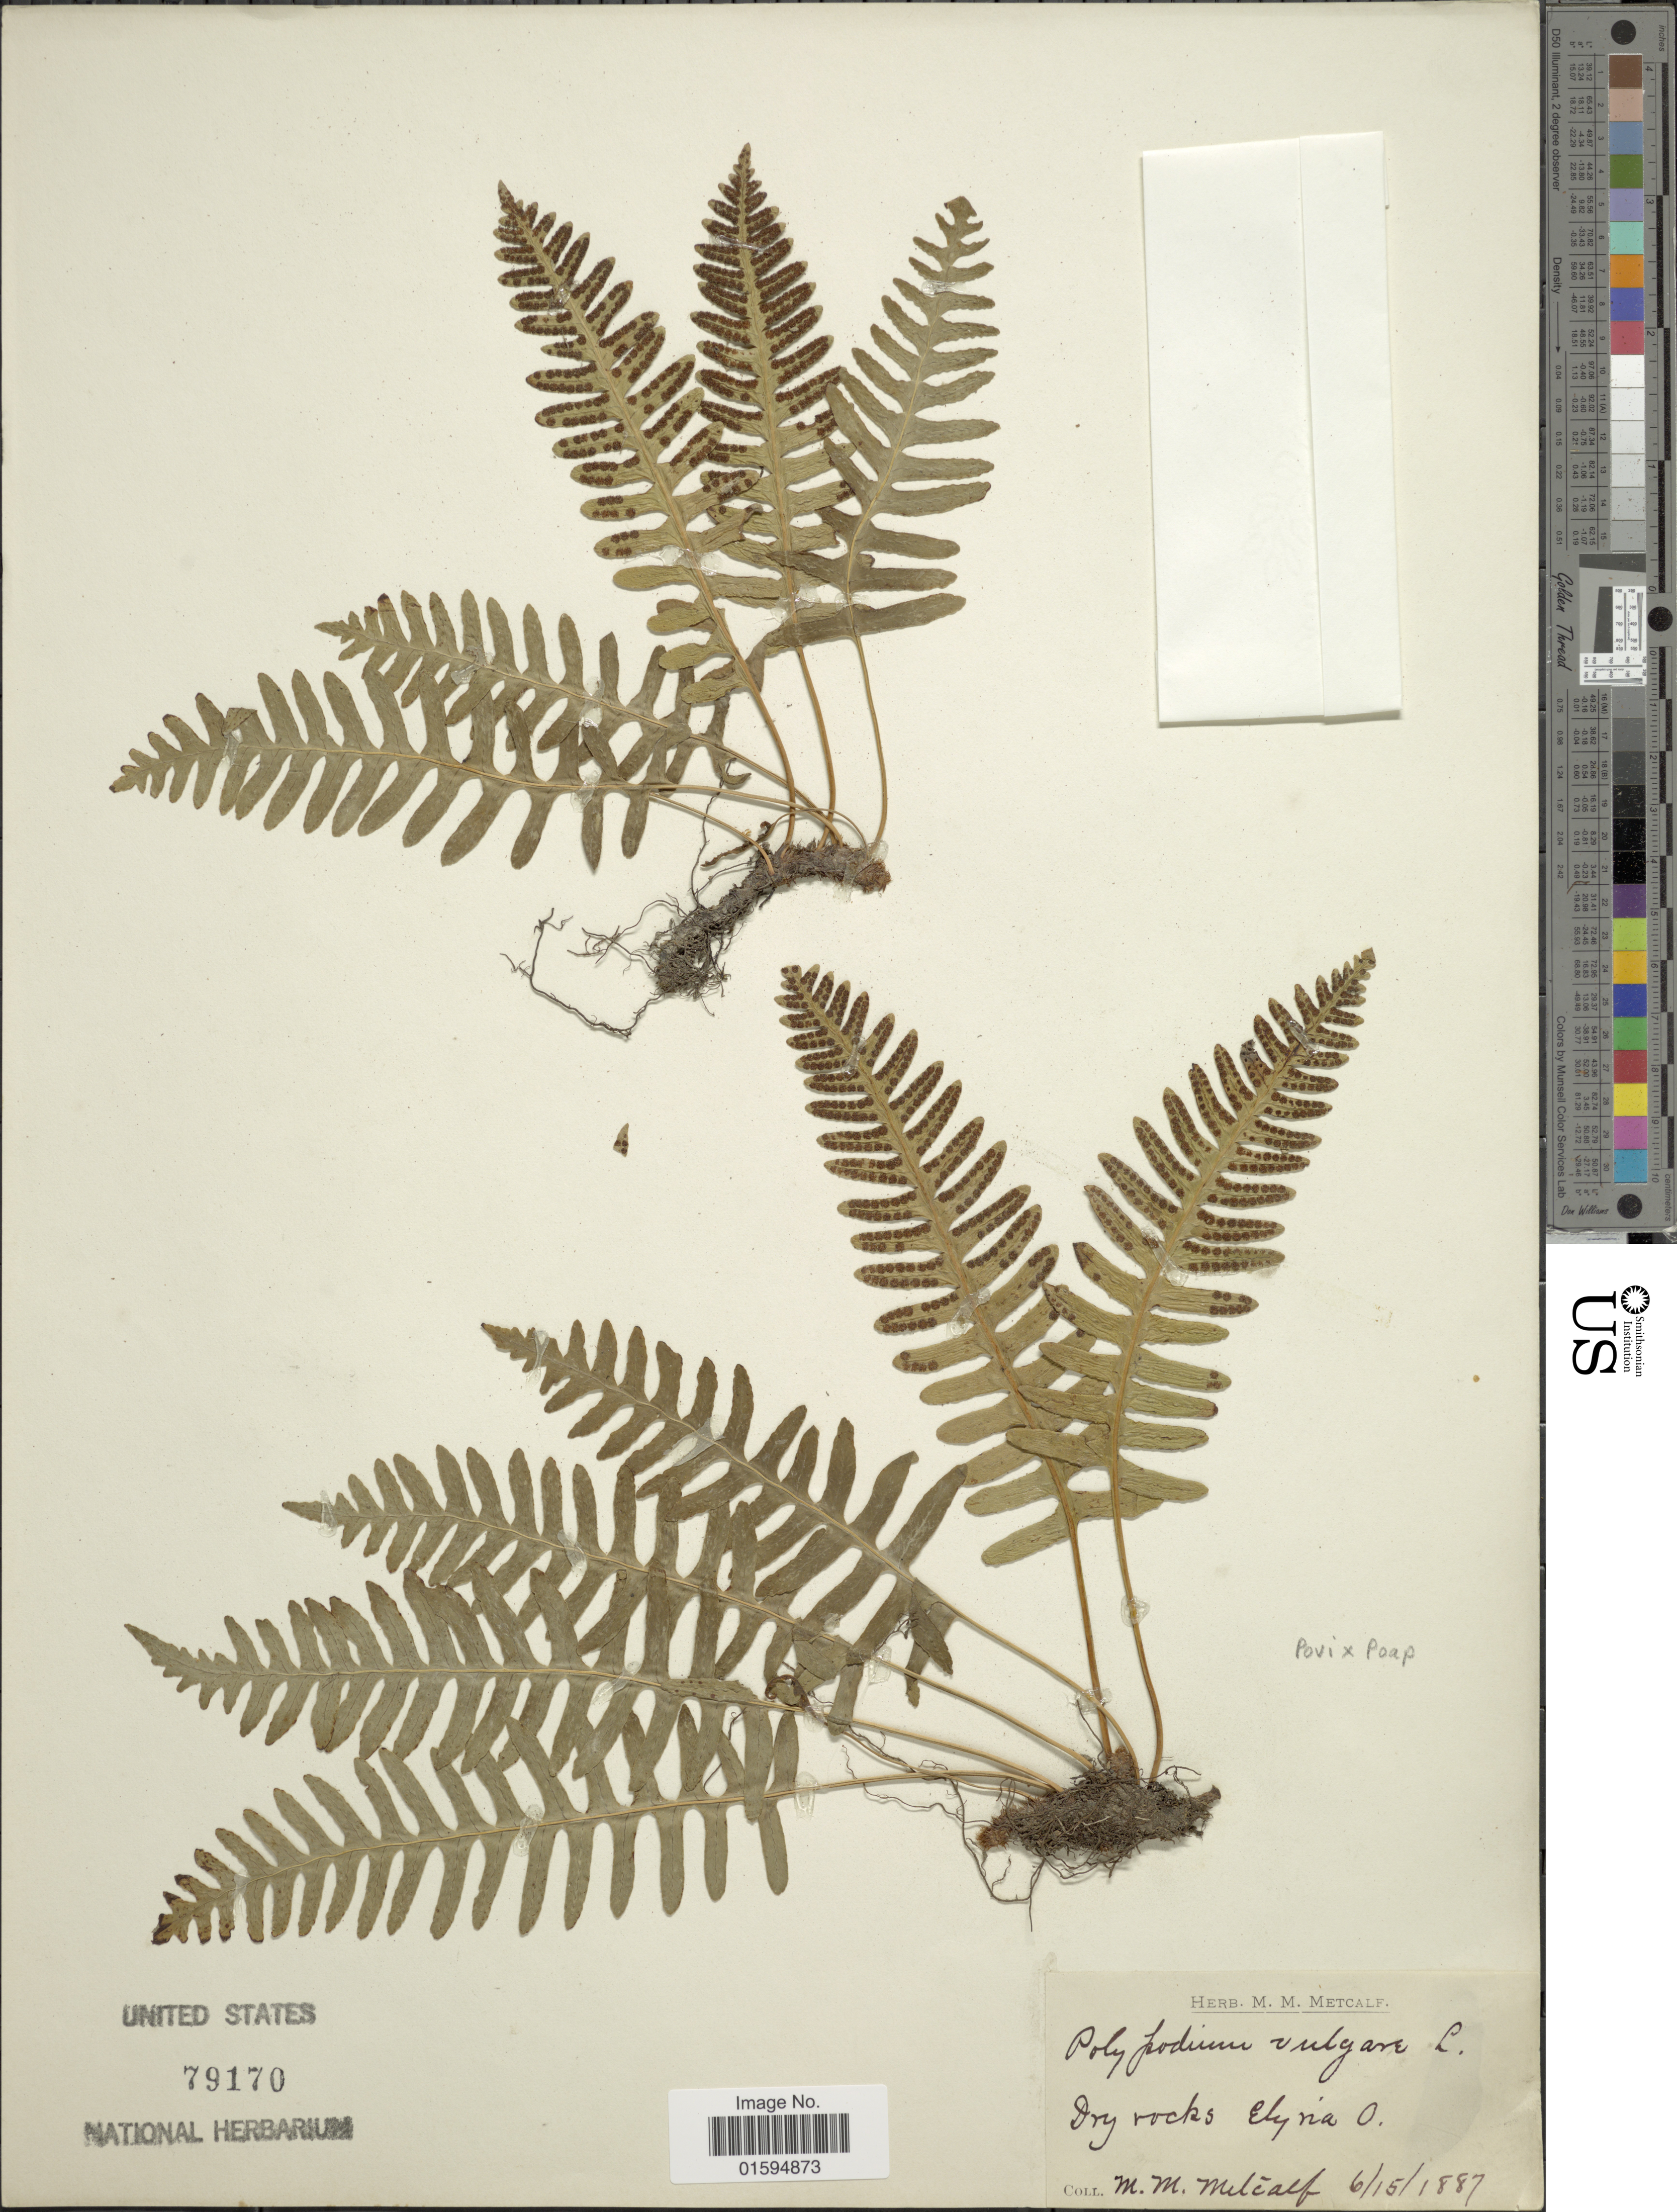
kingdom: Plantae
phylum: Tracheophyta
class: Polypodiopsida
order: Polypodiales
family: Polypodiaceae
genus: Polypodium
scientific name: Polypodium virginianum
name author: L.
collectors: M. Metcalf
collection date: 1887-06-15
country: United States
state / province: Ohio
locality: Dry rocks Elyria O.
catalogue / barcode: US 79170